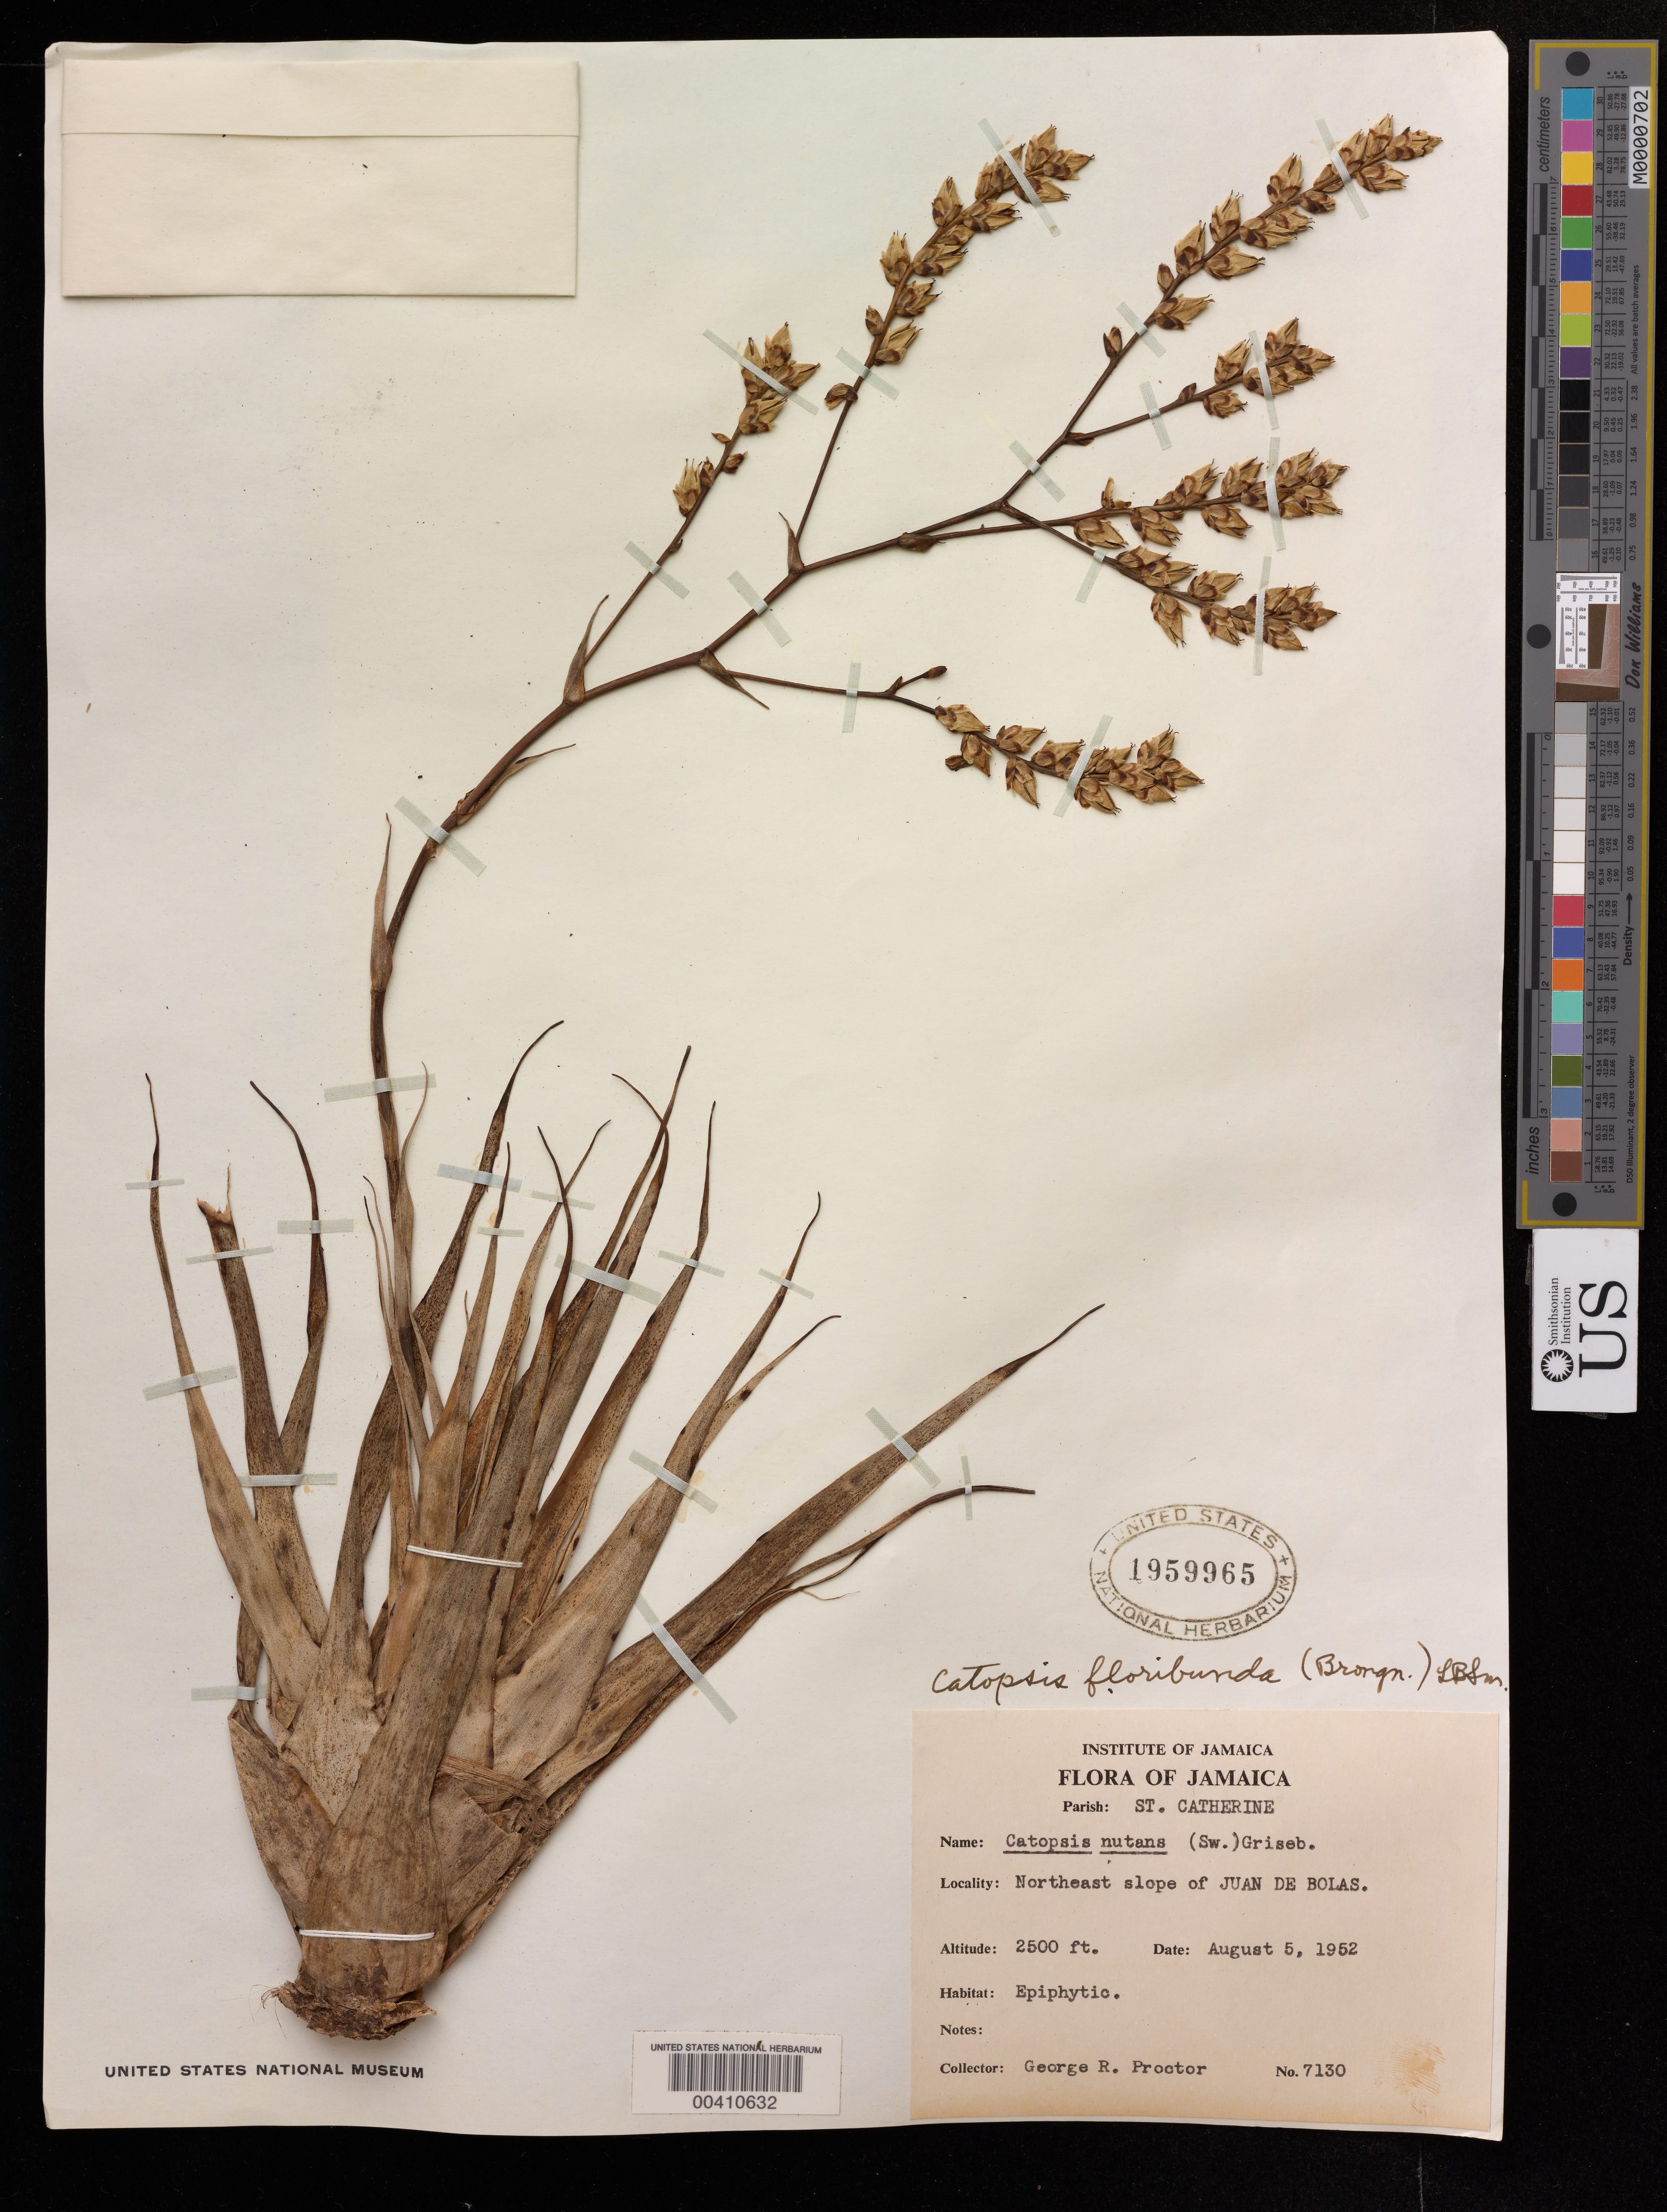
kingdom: Plantae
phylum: Tracheophyta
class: Liliopsida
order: Poales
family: Bromeliaceae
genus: Catopsis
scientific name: Catopsis floribunda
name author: L.B. Sm.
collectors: G. R. Proctor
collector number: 7130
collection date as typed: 05 Aug 1952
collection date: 1952-08-05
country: Jamaica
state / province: Saint Catherine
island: Greater Antilles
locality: Ne slope of juan de bolas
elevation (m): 762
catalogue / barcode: US 1959965